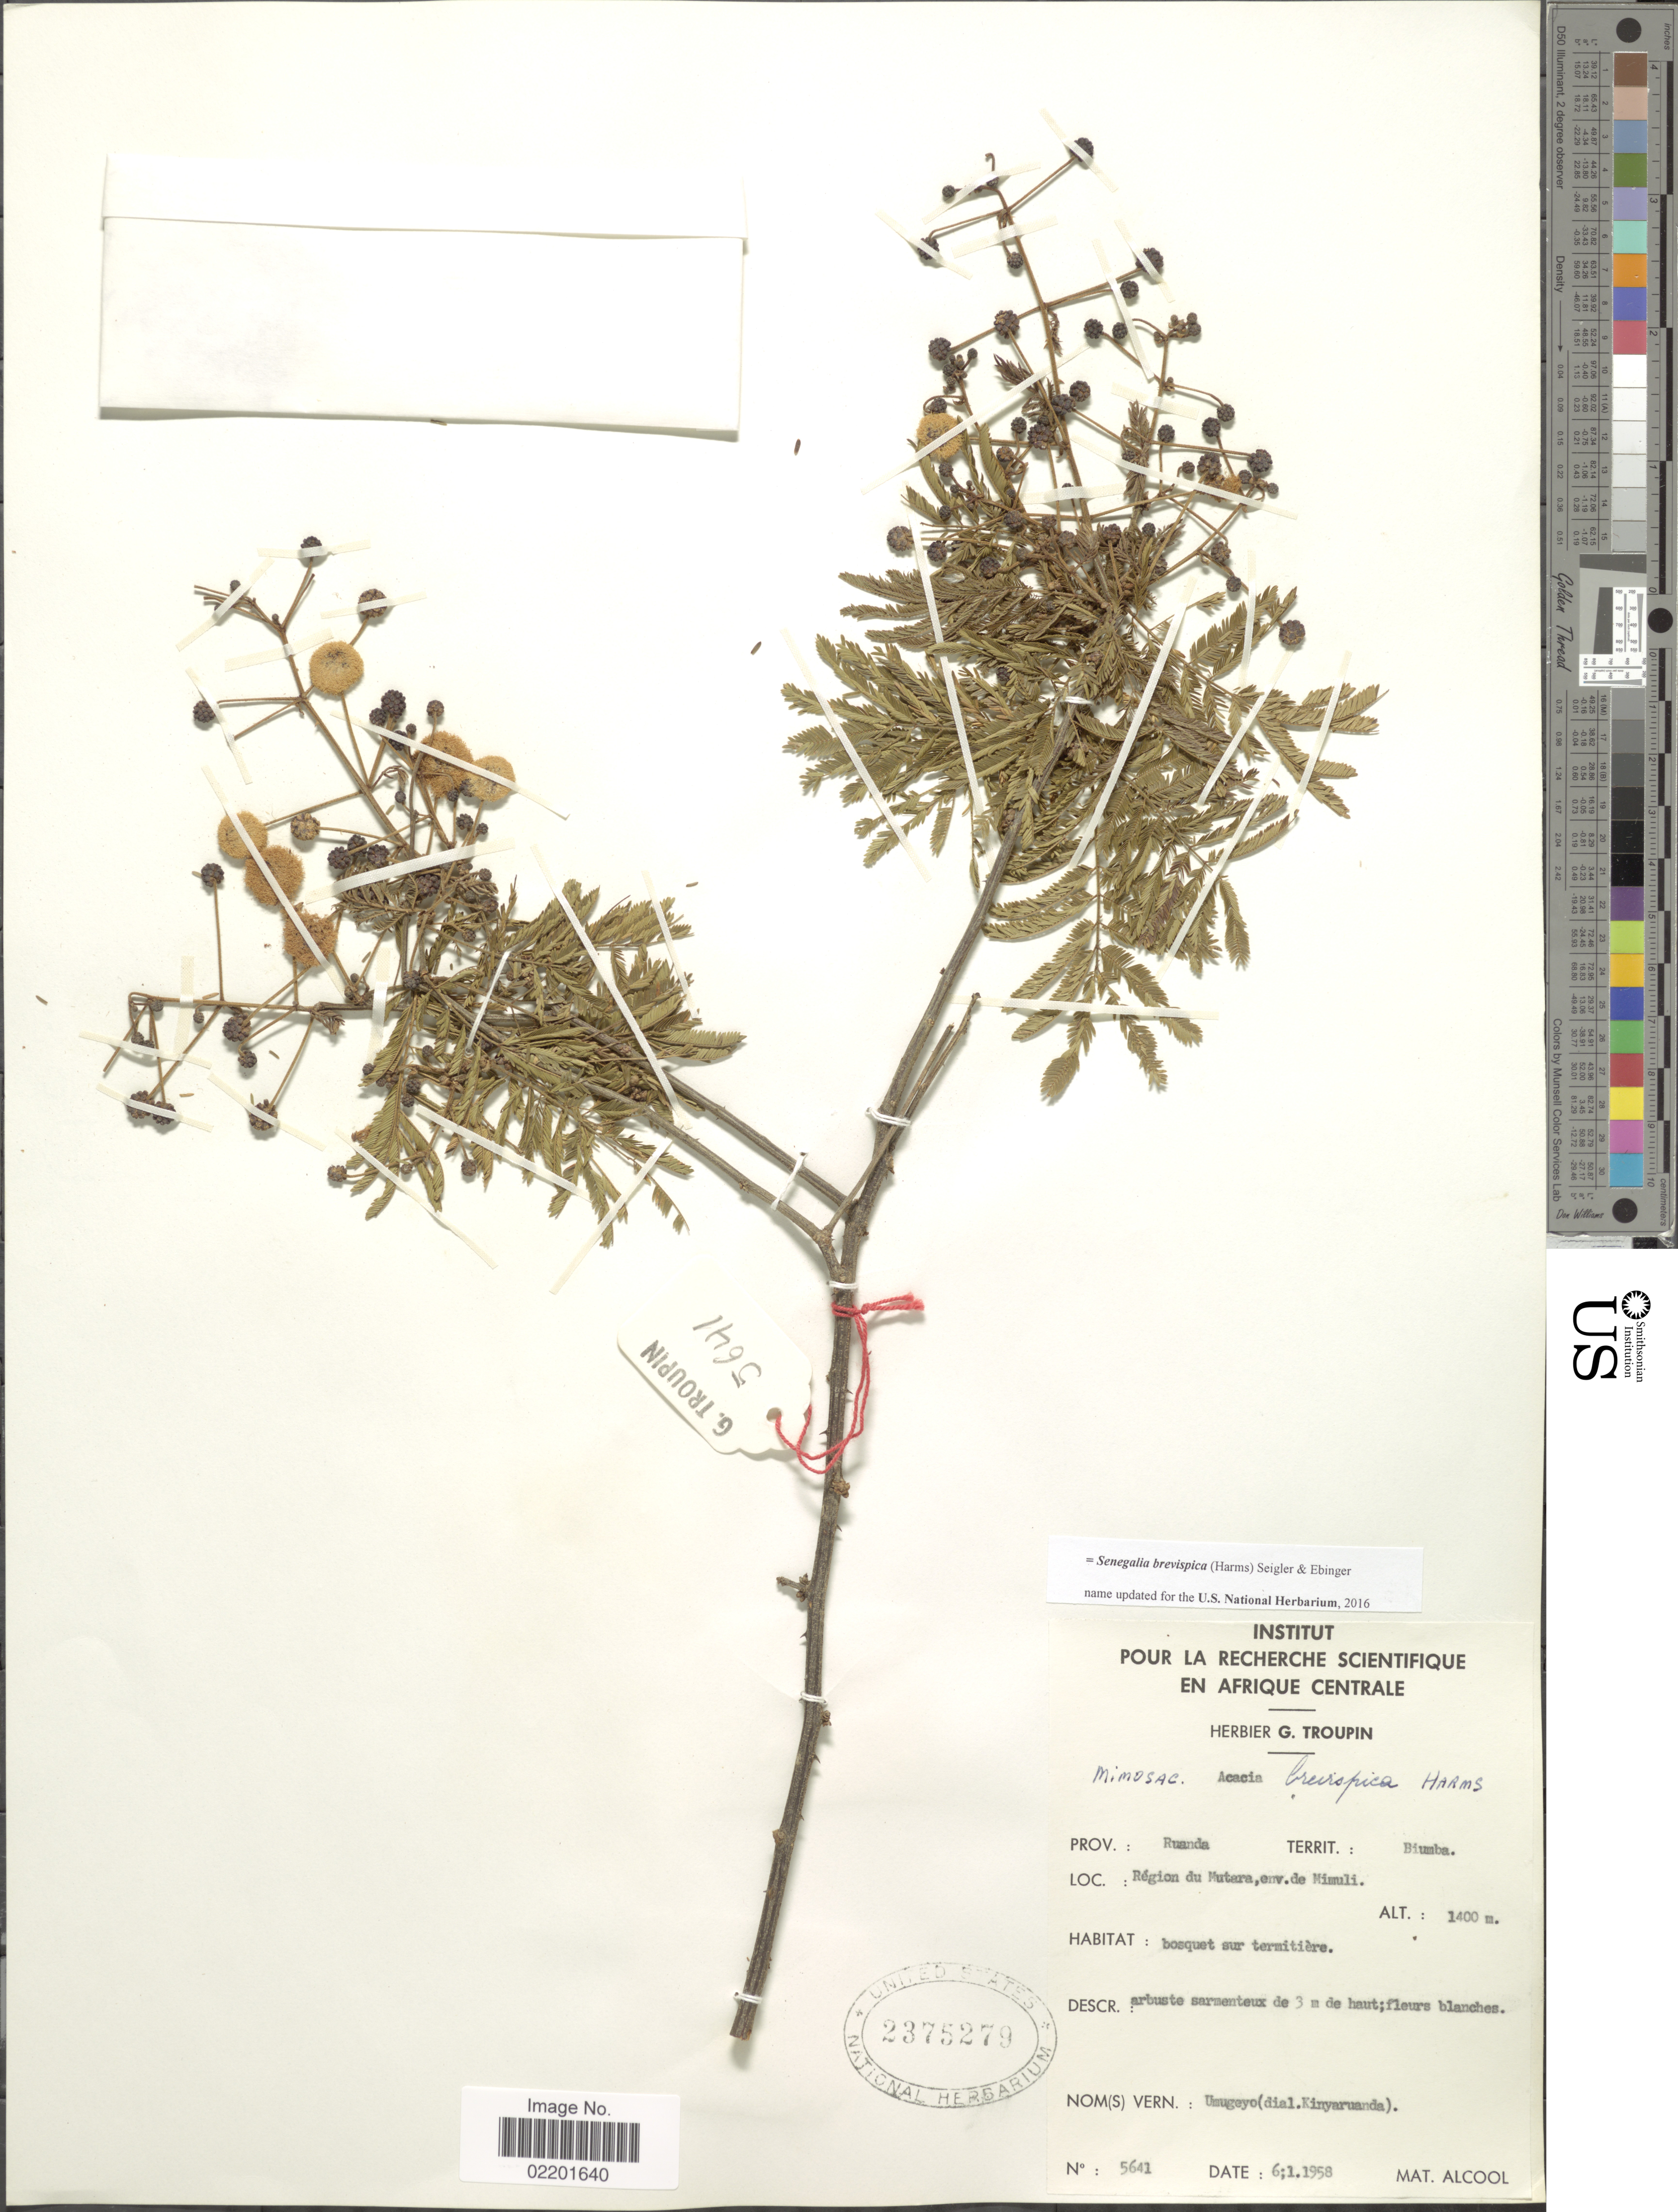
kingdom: Plantae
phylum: Tracheophyta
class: Magnoliopsida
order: Fabales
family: Fabaceae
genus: Senegalia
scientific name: Senegalia brevispica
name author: (Harms) Seigler & Ebinger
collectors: ex herb. G. Troupin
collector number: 5641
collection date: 1958-01-06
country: Rwanda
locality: Biumba, region du Mutara, env. de Mimuli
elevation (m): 1400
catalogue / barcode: US 2375279